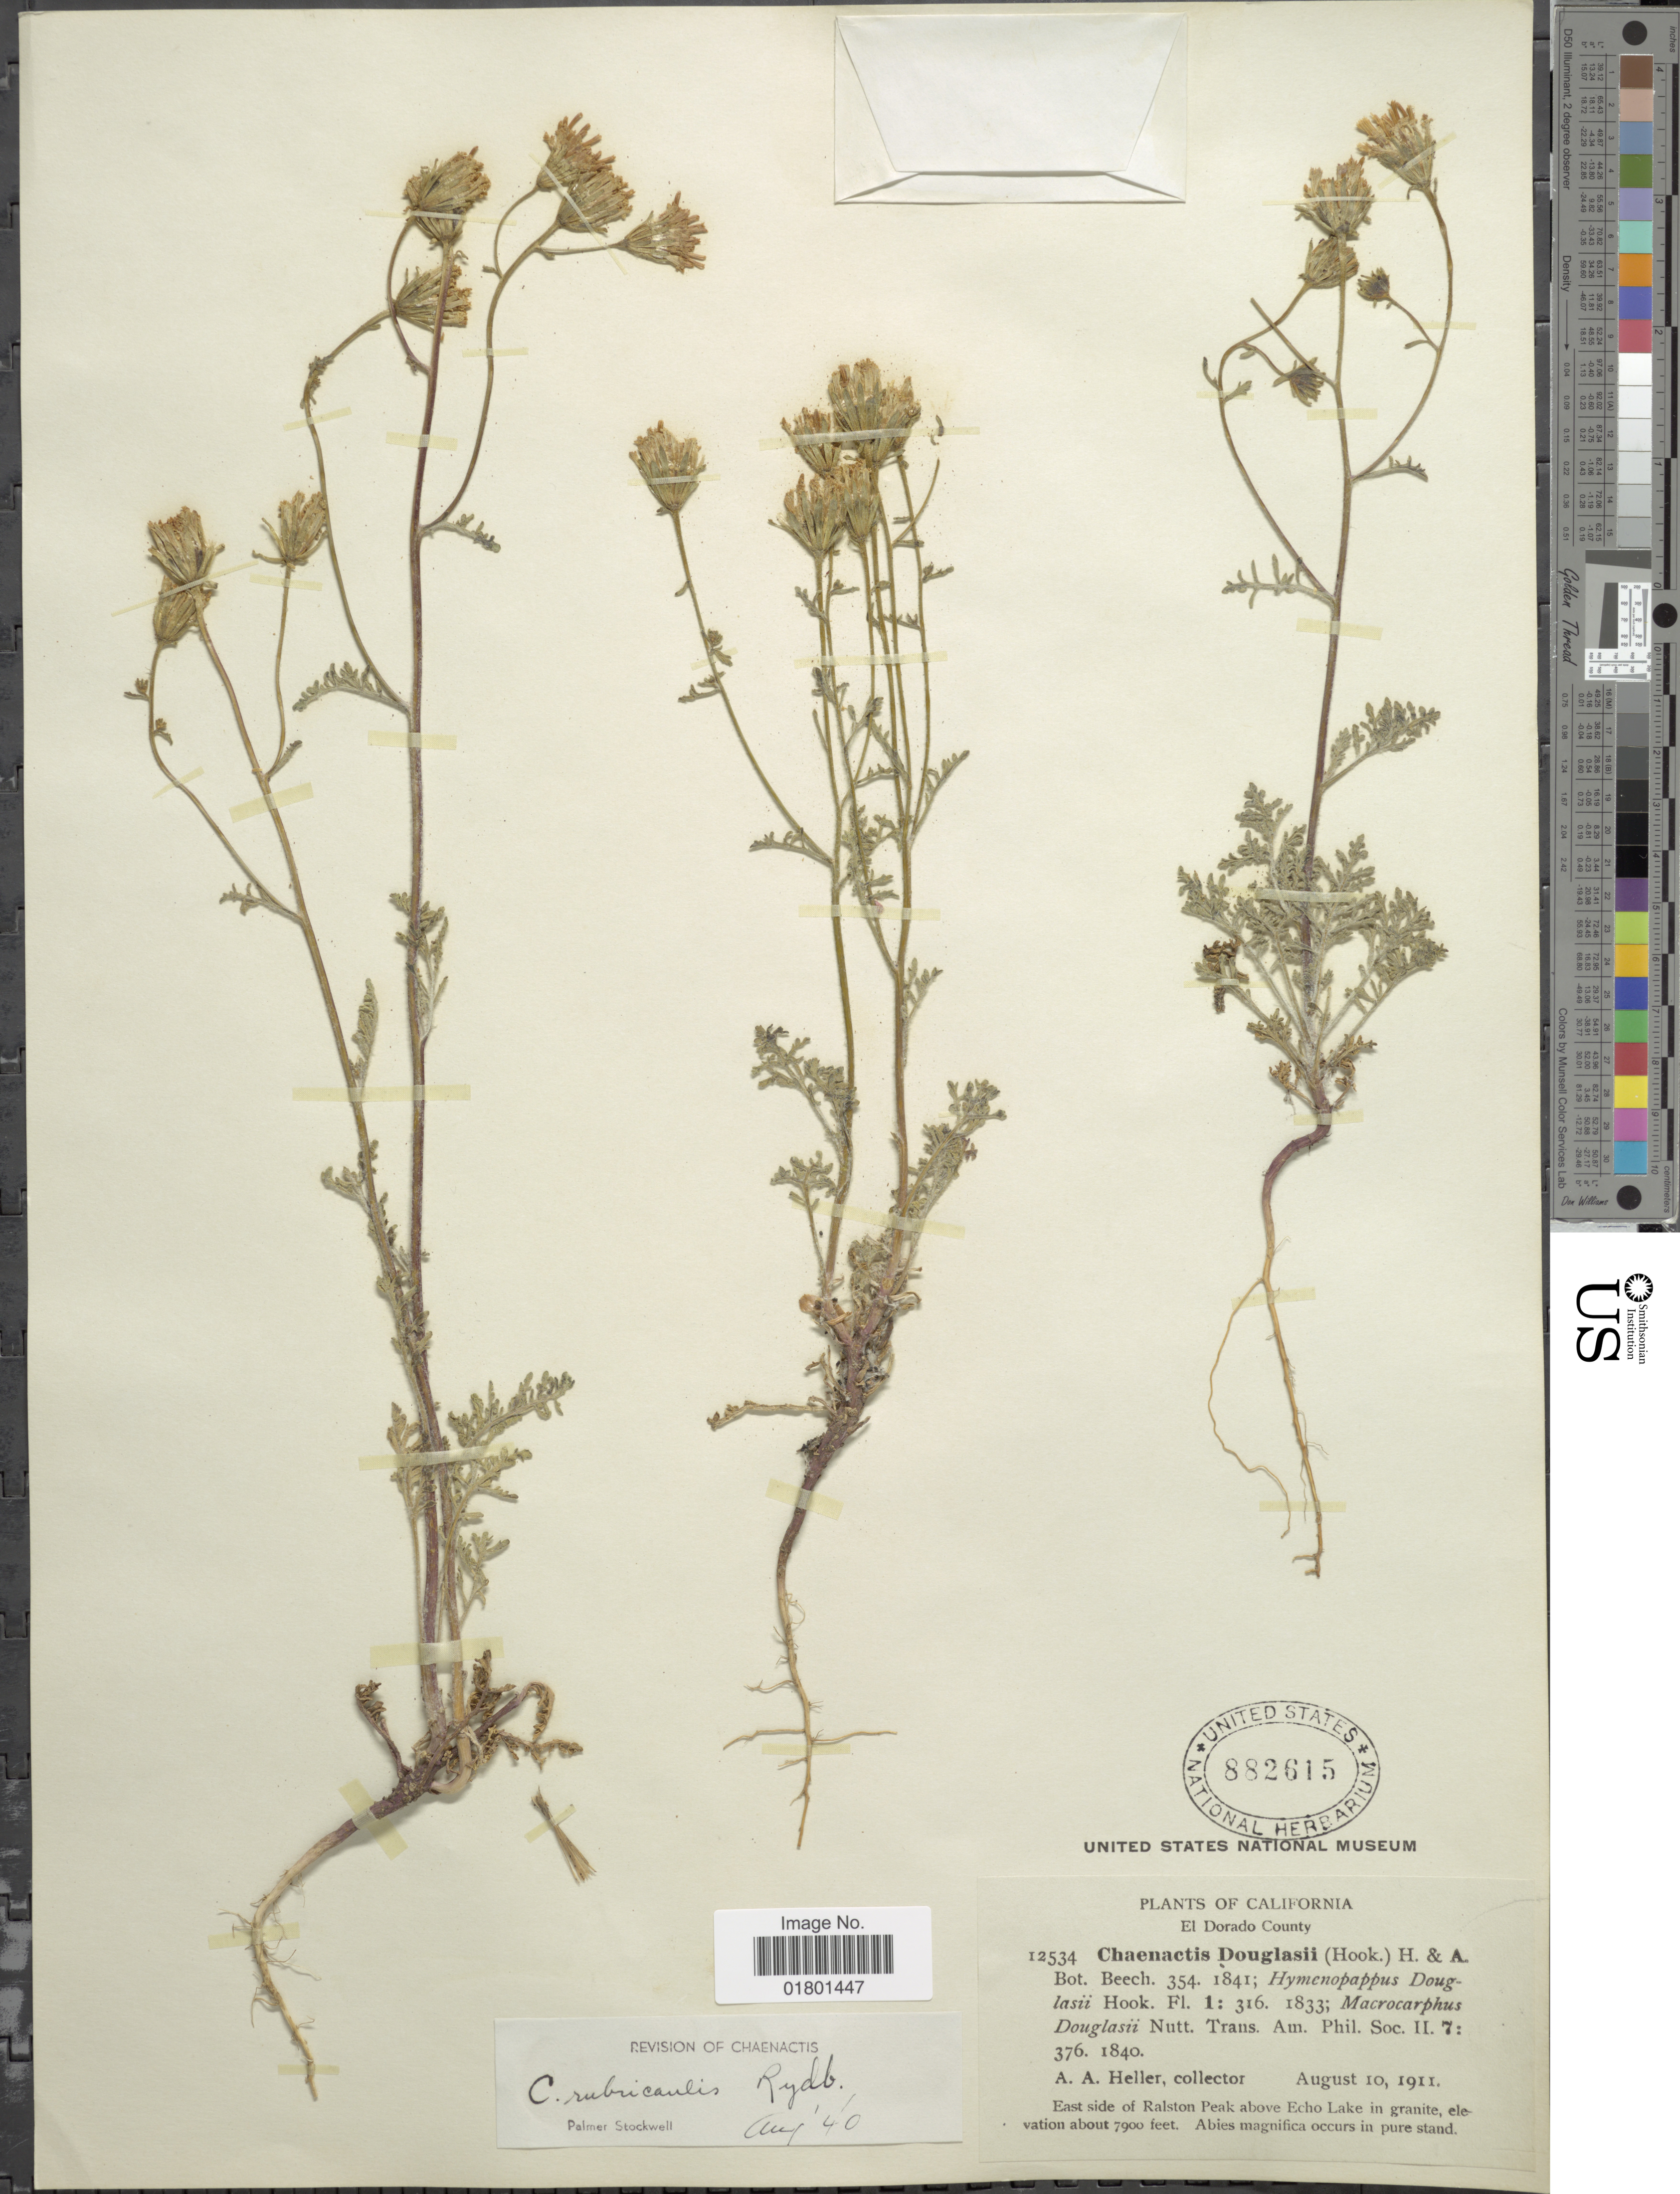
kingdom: Plantae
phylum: Tracheophyta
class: Magnoliopsida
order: Asterales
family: Asteraceae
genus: Chaenactis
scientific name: Chaenactis rubricaulis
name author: Rydb.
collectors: A. A. Heller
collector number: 12534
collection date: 1911-08-10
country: United States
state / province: California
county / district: El Dorado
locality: El Dorado County, East side of Ralston Peak above Echo Lake in granite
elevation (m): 2408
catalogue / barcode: US 882615